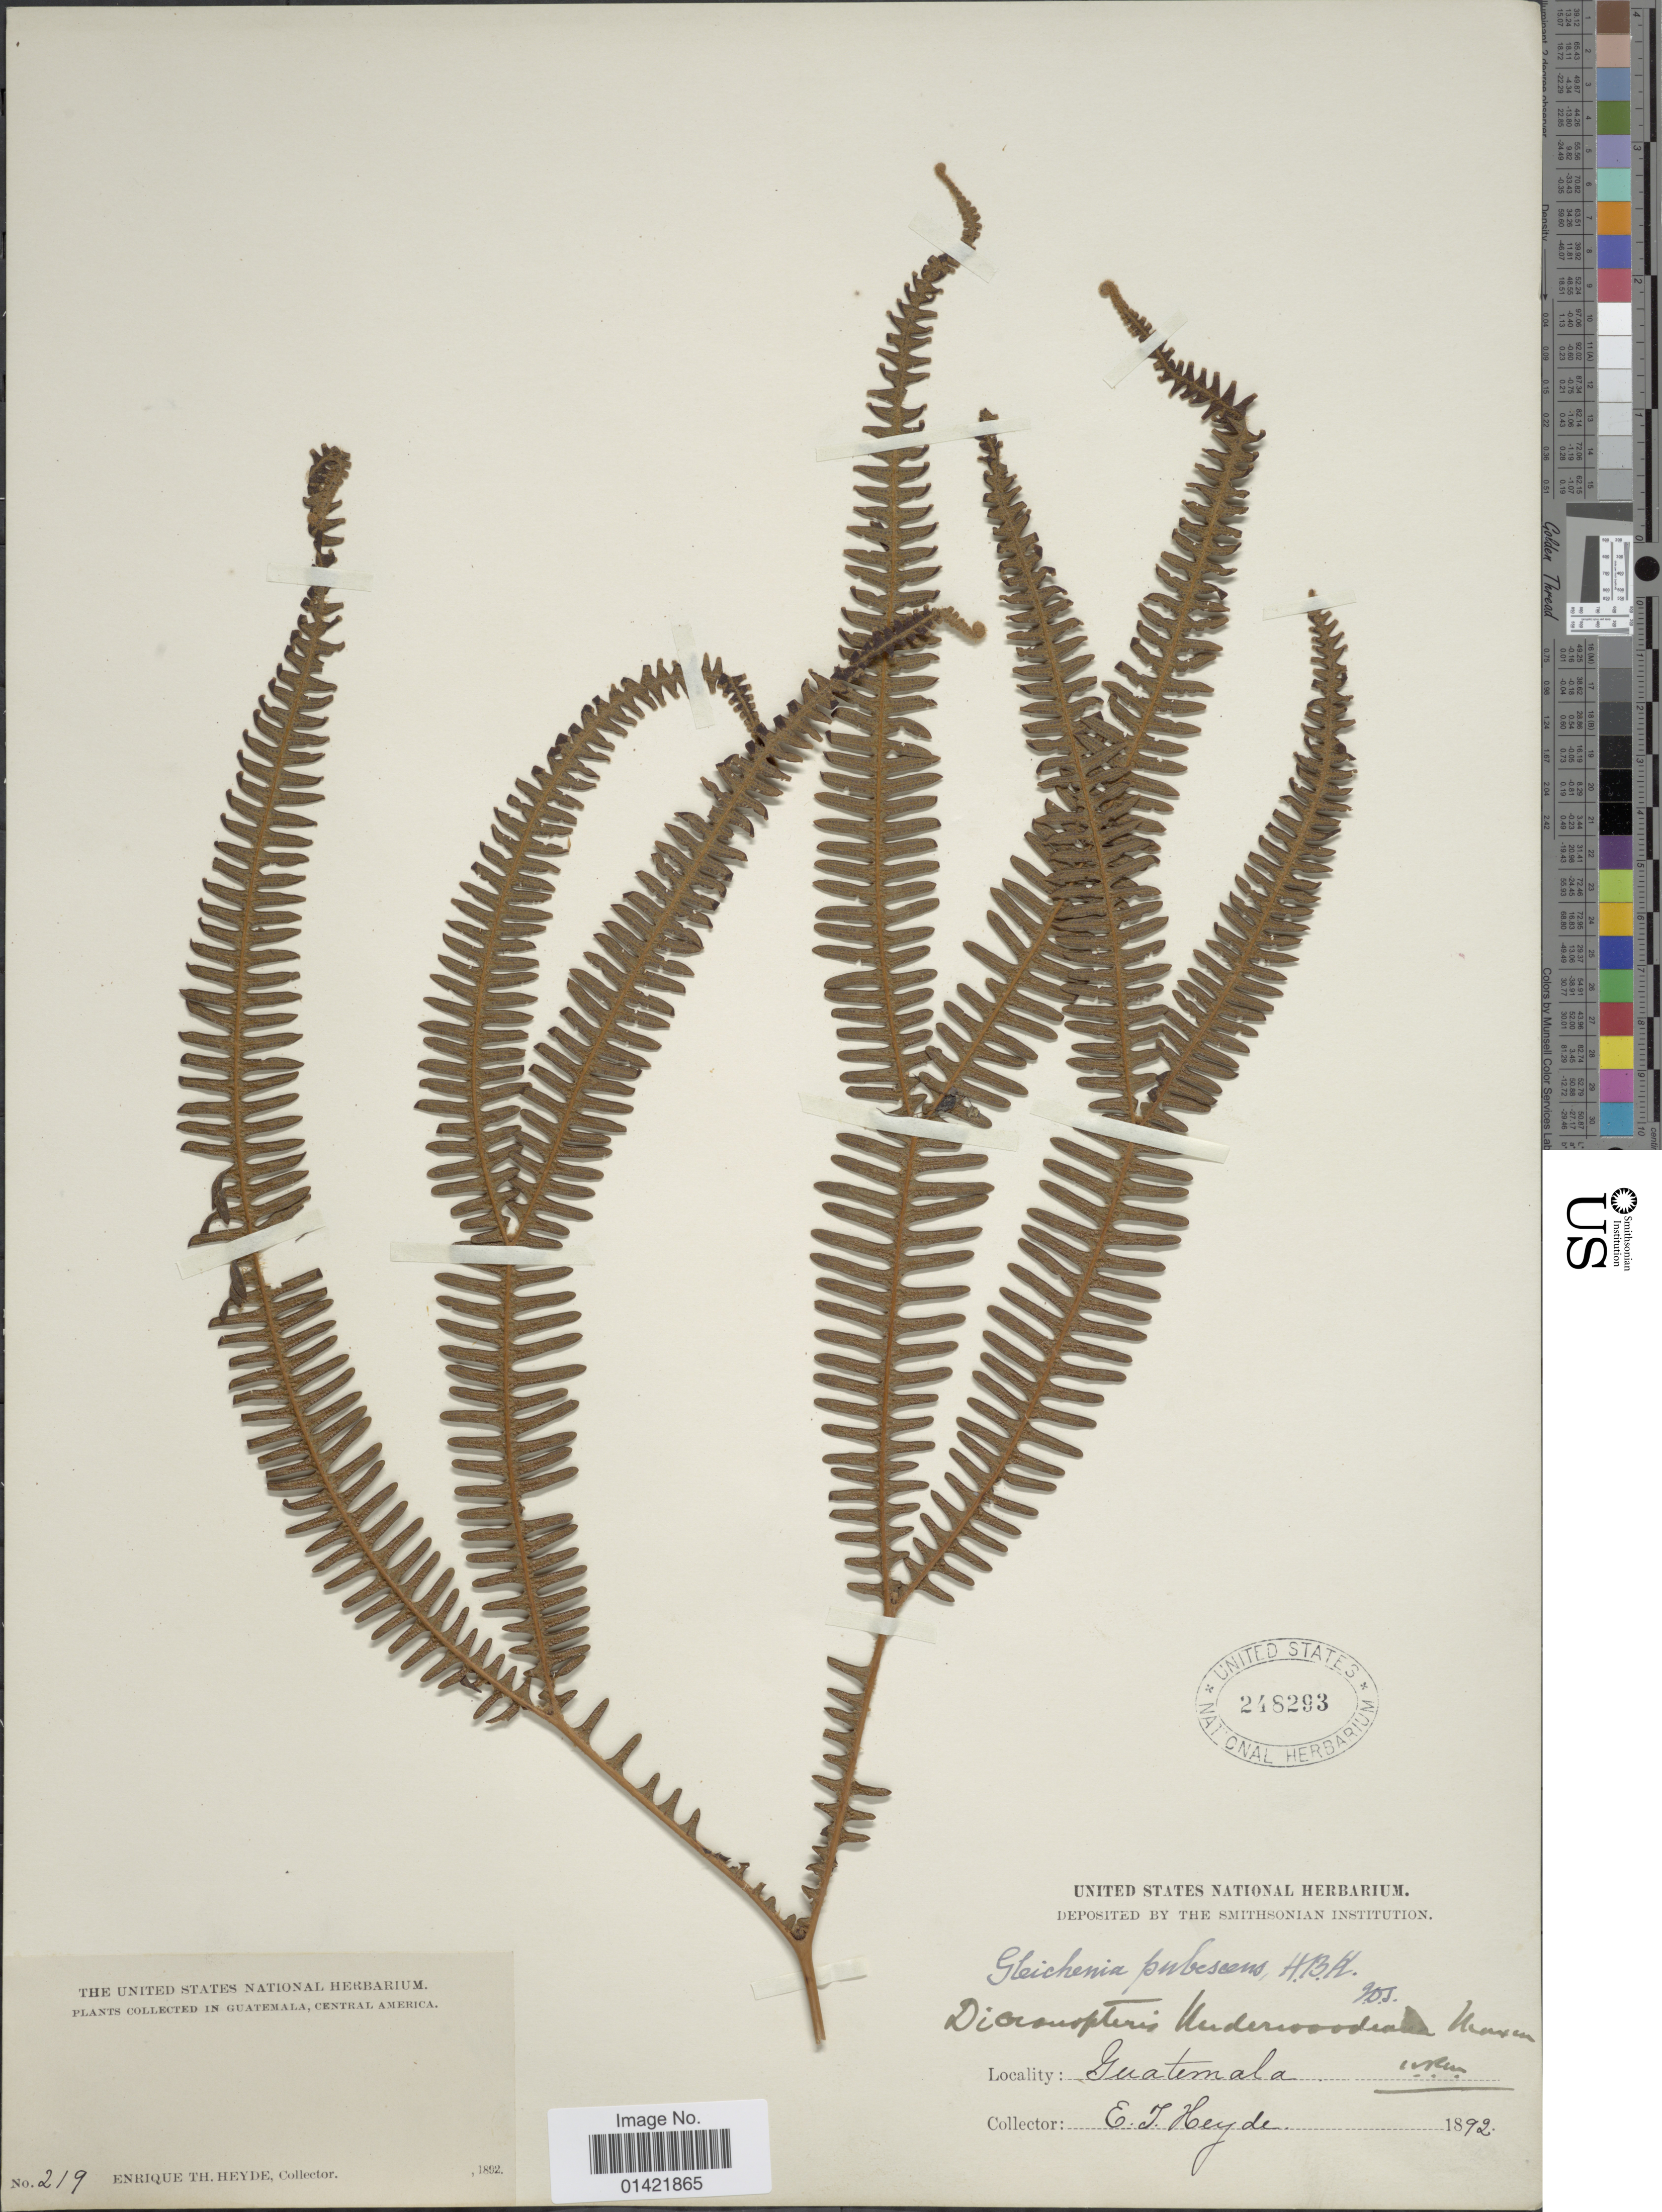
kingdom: Plantae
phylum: Tracheophyta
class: Polypodiopsida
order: Gleicheniales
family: Gleicheniaceae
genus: Sticherus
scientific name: Sticherus underwoodianus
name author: (Maxon) Nakai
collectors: E. T. Heyde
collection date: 1892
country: Guatemala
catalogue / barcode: US 248293